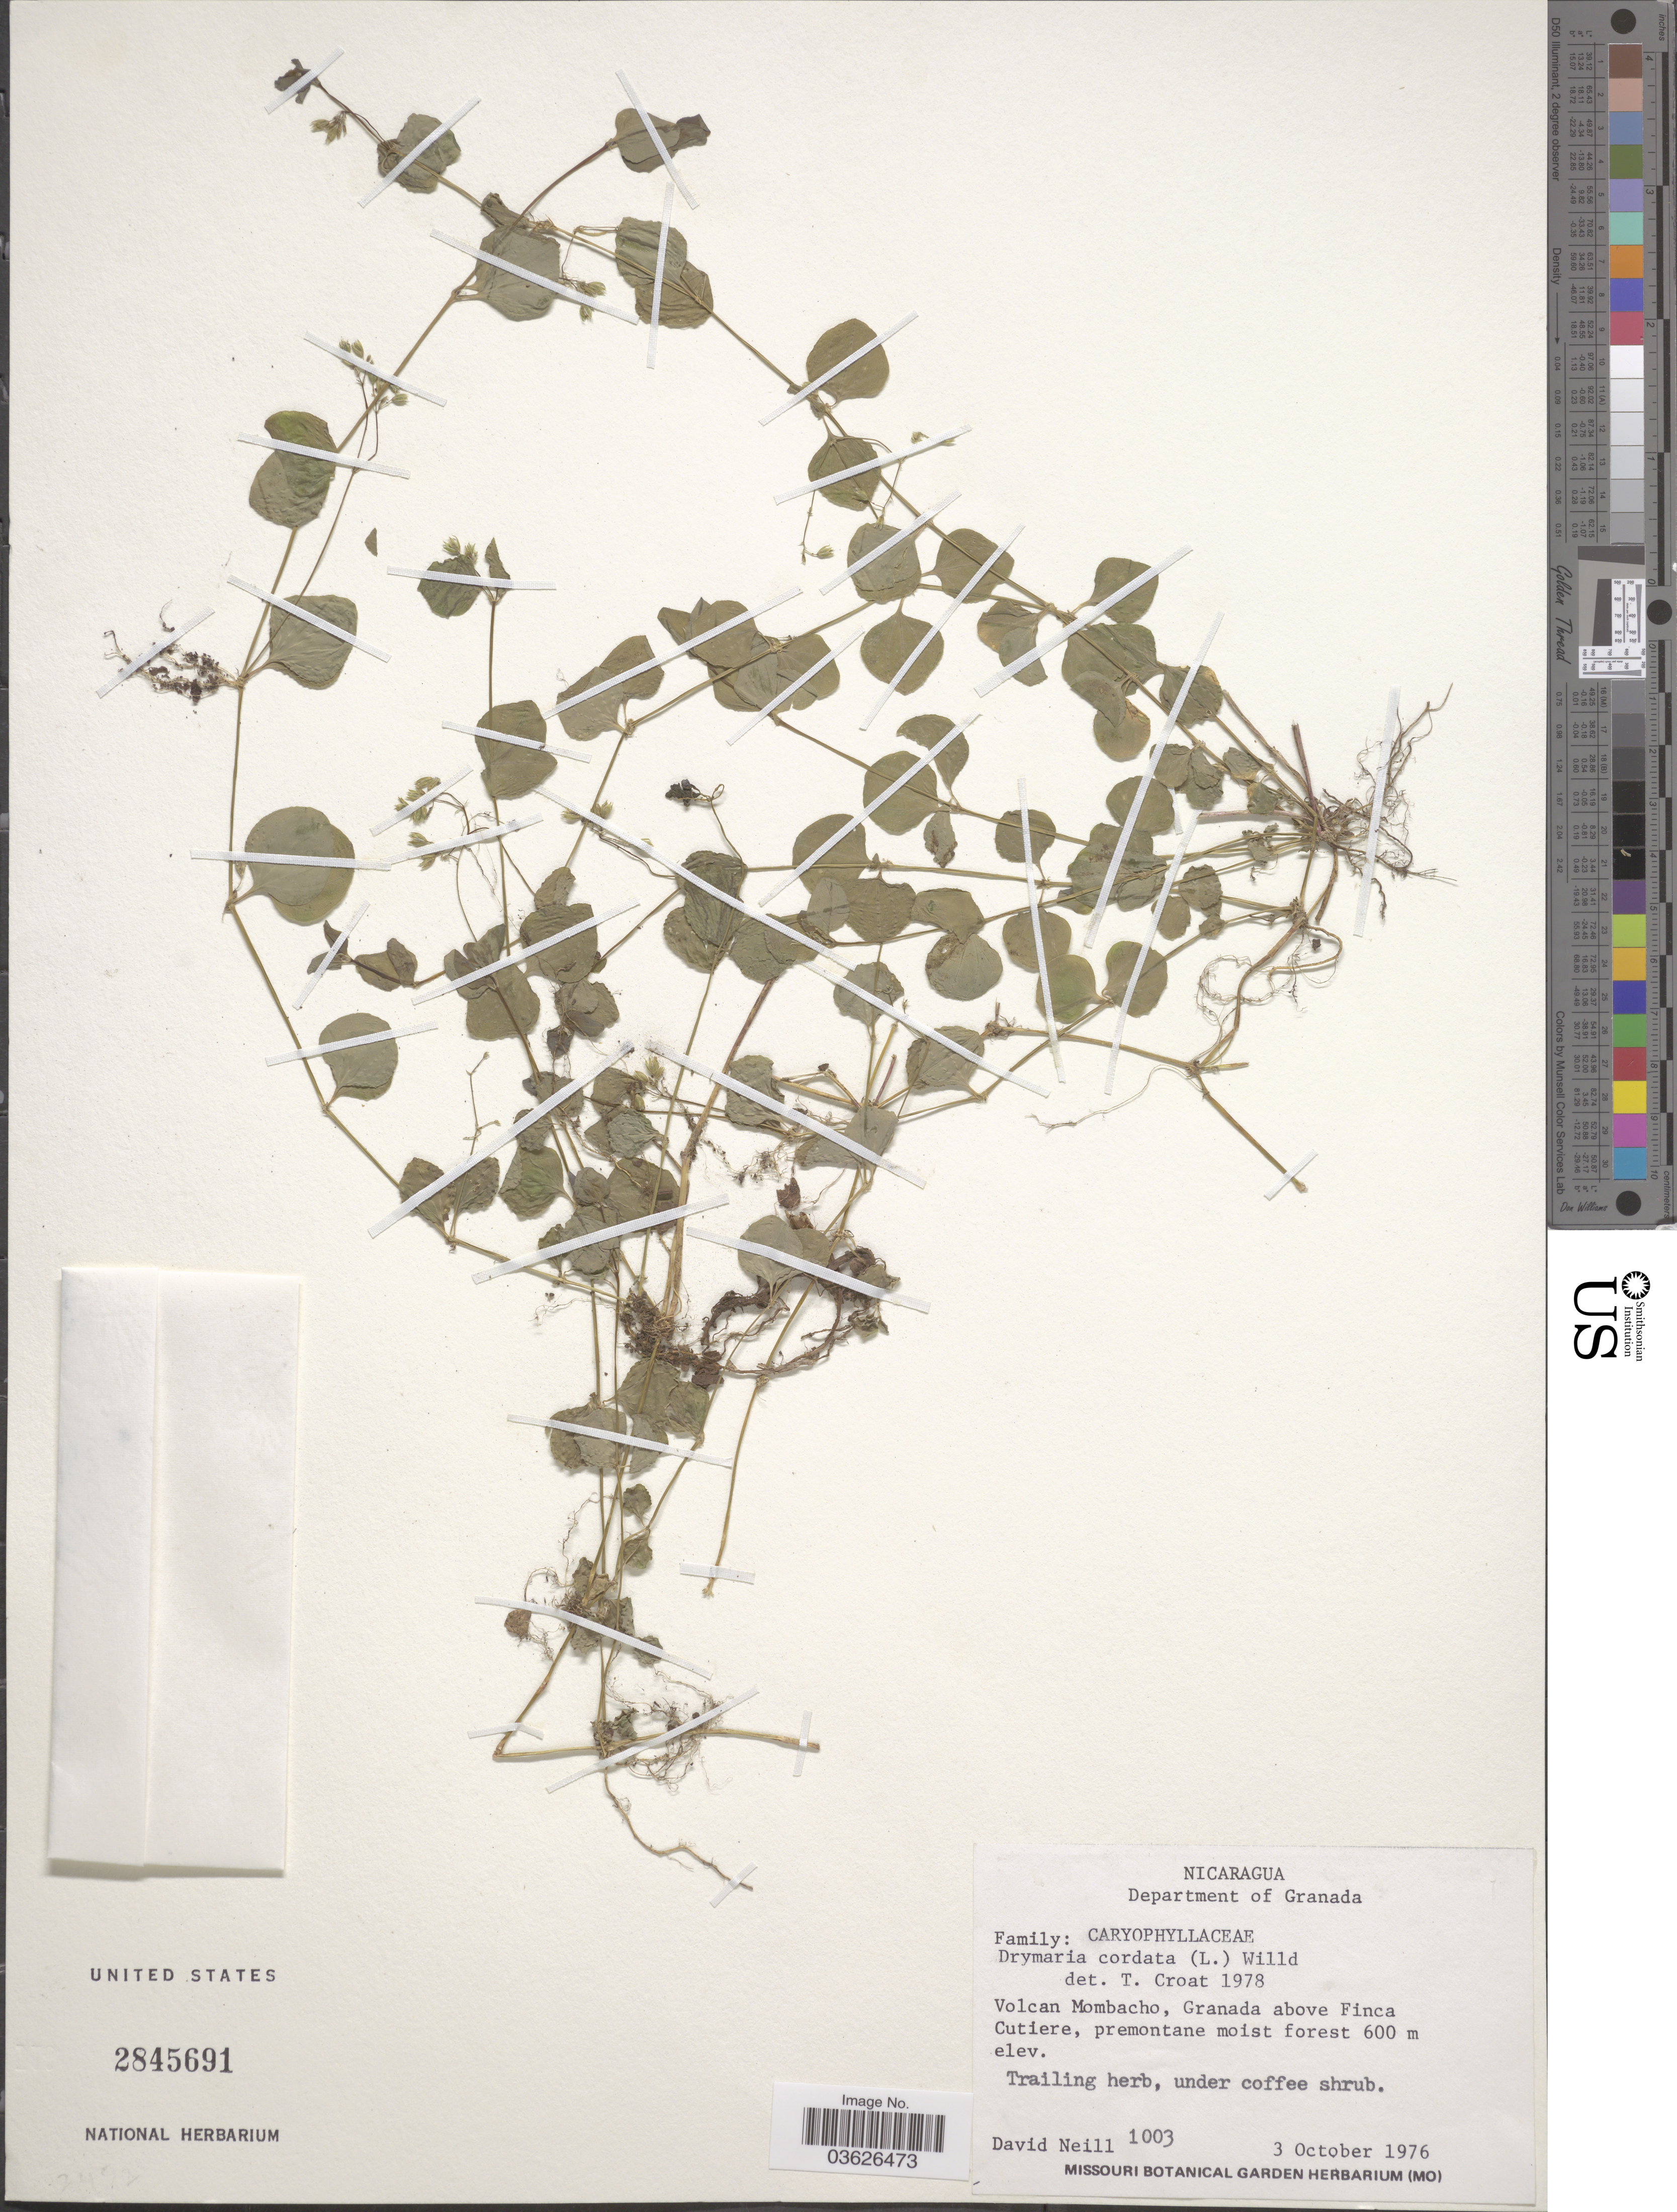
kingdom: Plantae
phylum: Tracheophyta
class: Magnoliopsida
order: Caryophyllales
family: Caryophyllaceae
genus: Drymaria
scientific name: Drymaria cordata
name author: (L.) Willd. ex Schult.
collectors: D. Neill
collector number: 1003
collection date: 1976-10-03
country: Nicaragua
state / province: Granada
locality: Department of Granada. Volcan Mombacho, Granada above Finca Cutiere.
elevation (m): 600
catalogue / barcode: US 2845691